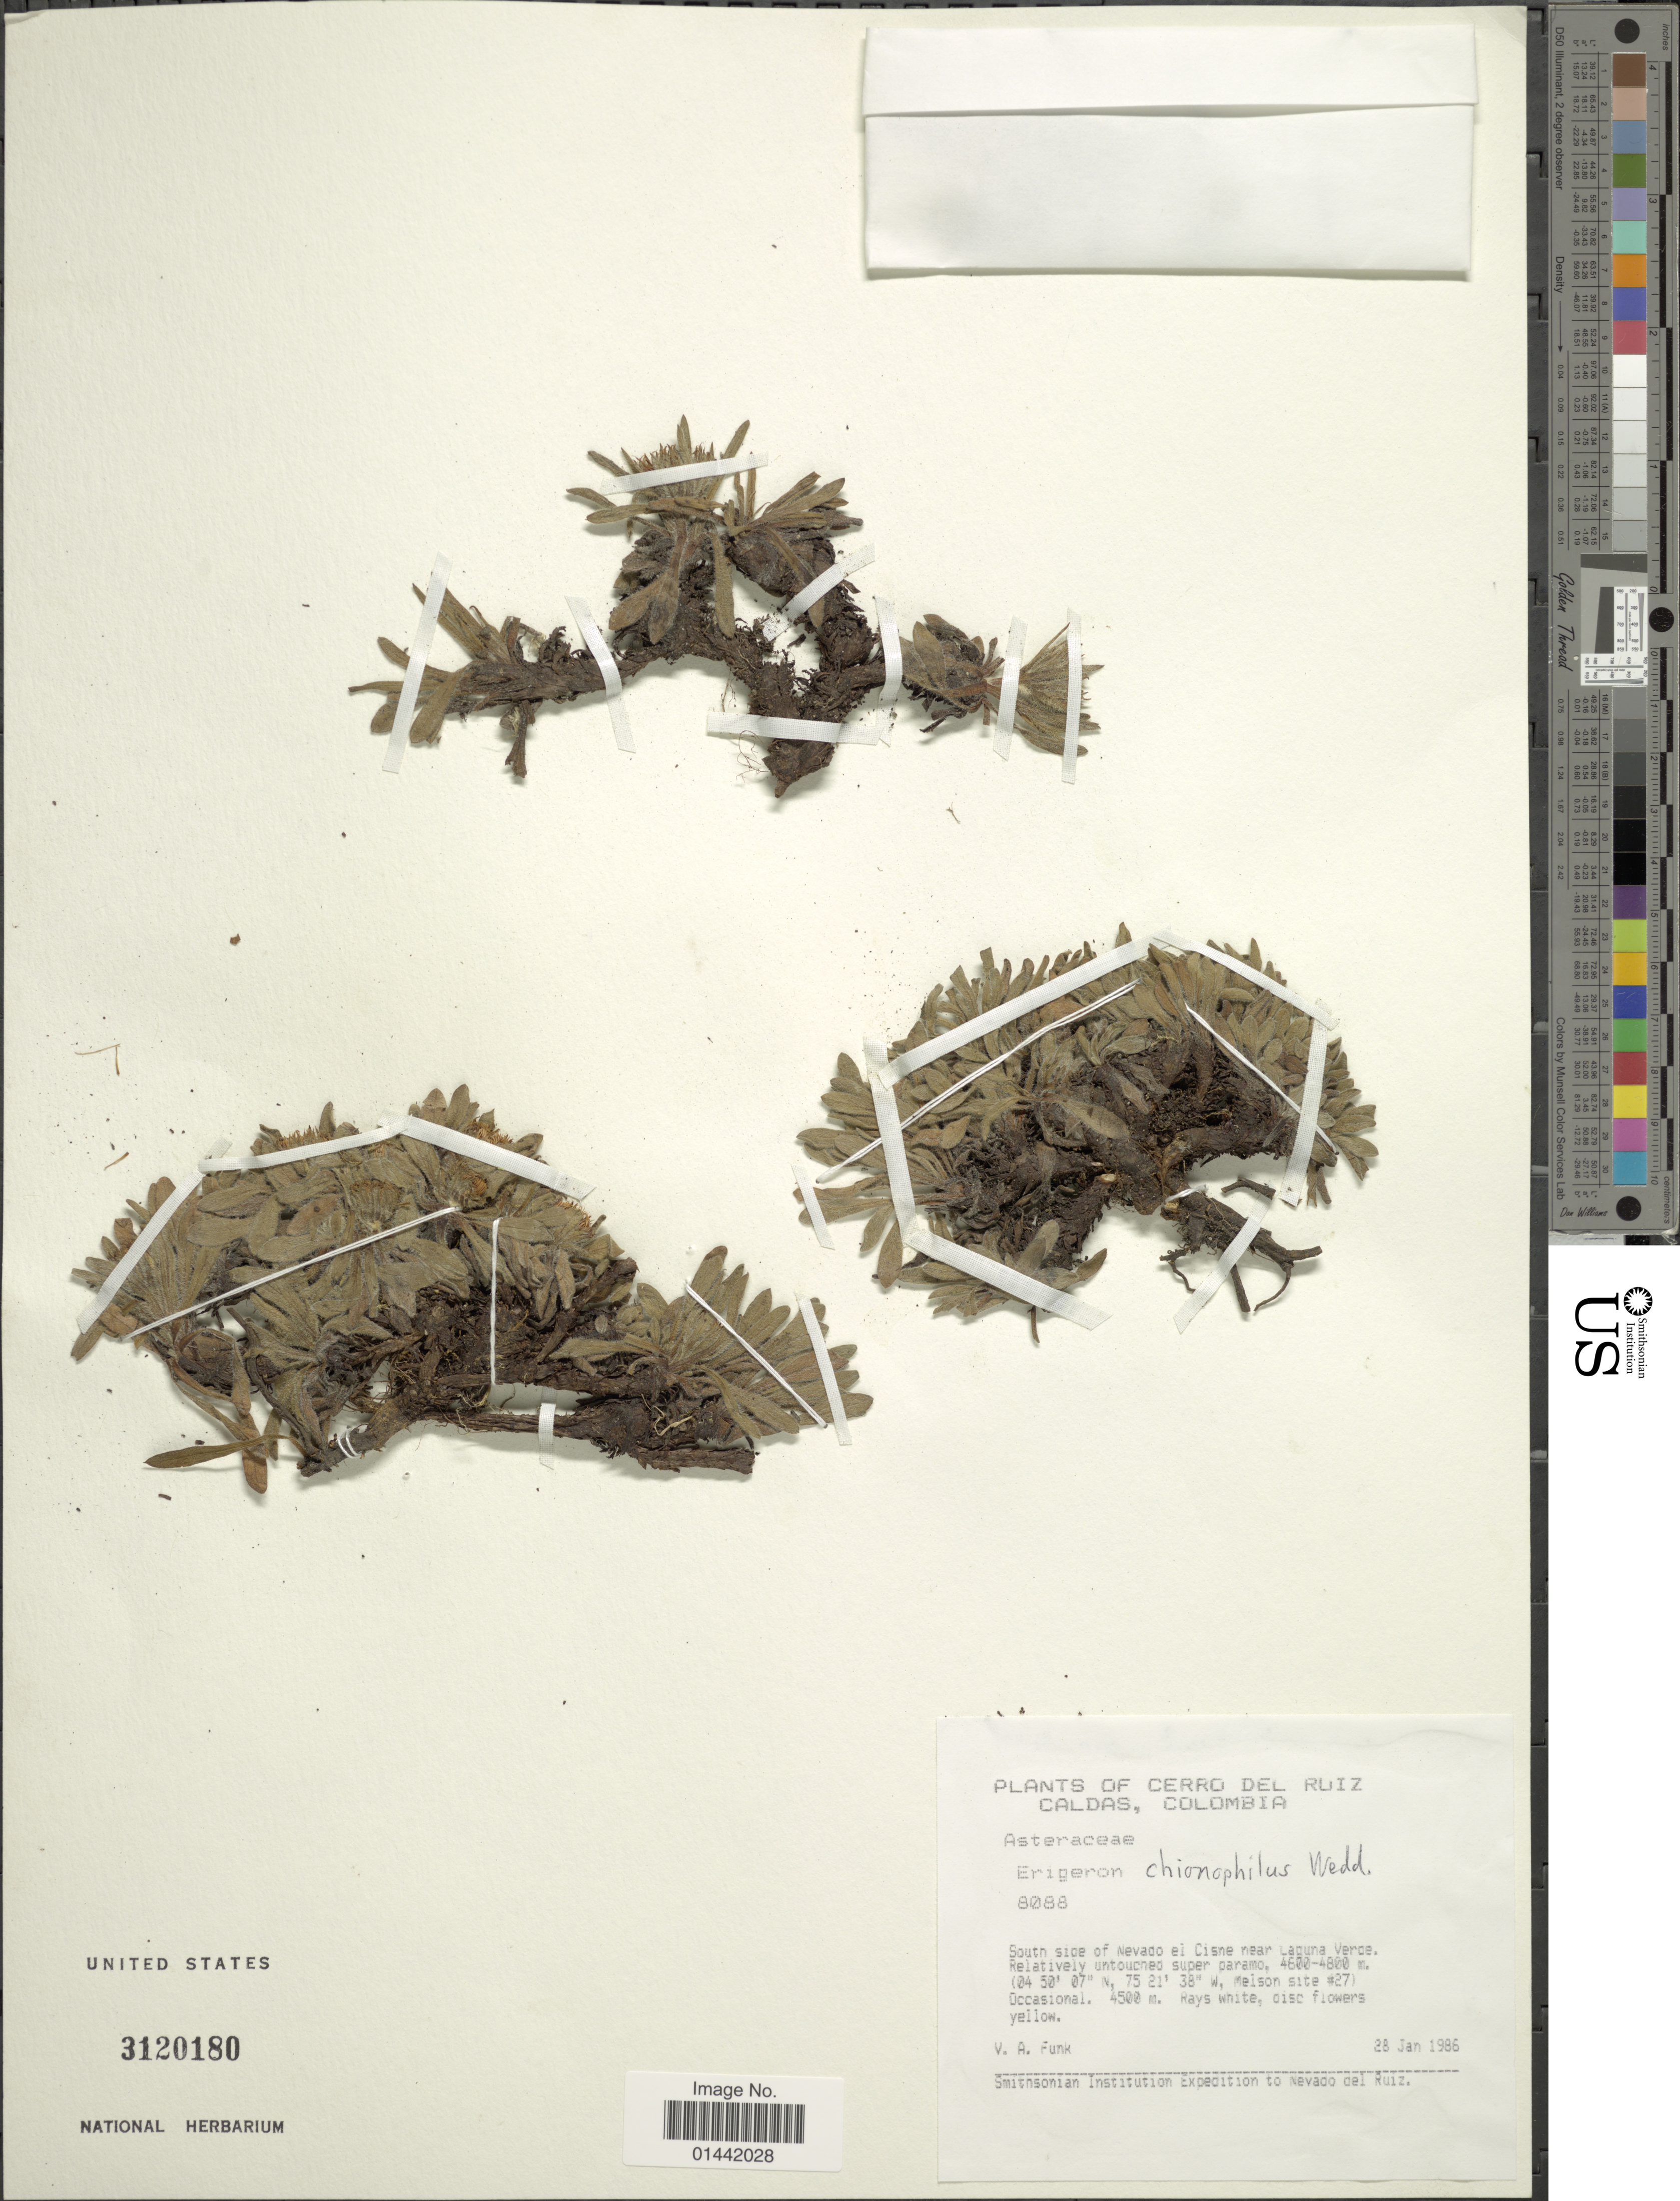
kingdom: Plantae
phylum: Tracheophyta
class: Magnoliopsida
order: Asterales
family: Asteraceae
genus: Erigeron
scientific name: Erigeron chionophilus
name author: Wedd.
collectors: V. Funk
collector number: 8088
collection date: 1986-01-28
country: Colombia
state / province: Caldas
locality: Cerro del Ruiz, South side of Nevado el Cisne near Laguna Verde, relatively untouched super paramo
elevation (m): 4500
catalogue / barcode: US 3120180